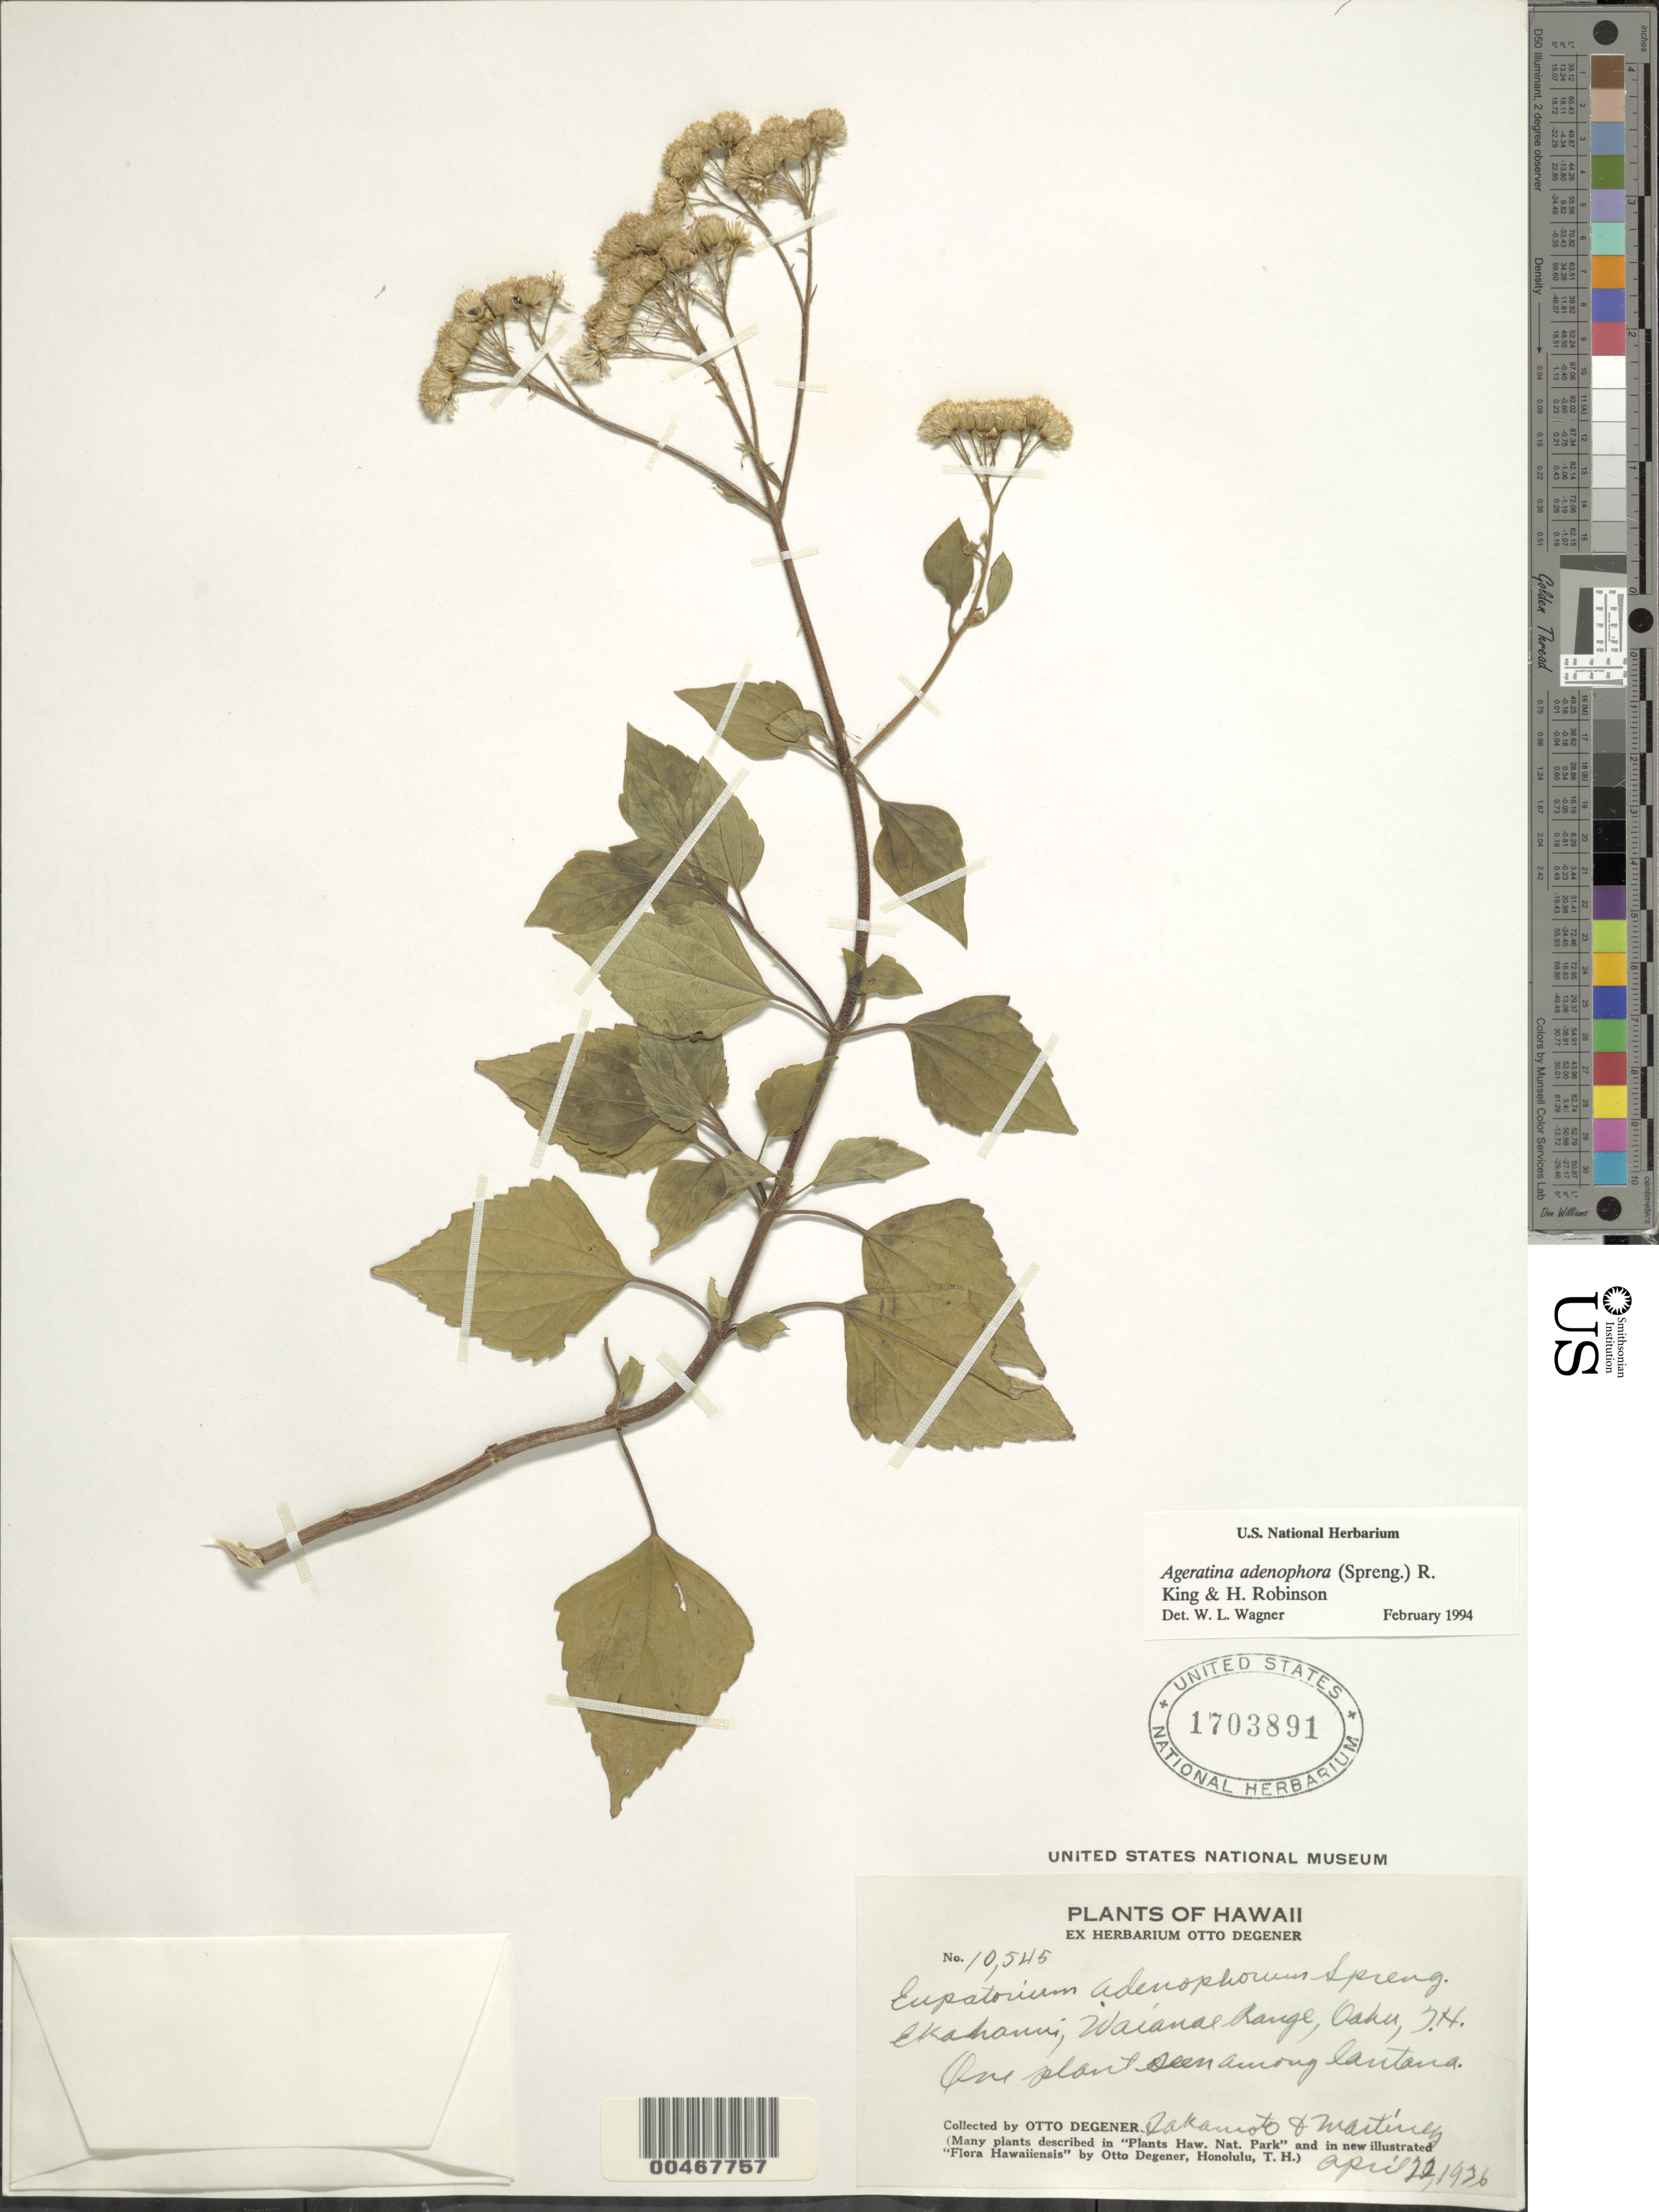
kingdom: Plantae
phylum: Tracheophyta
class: Magnoliopsida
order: Asterales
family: Asteraceae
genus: Ageratina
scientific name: Ageratina adenophora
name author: (Spreng.) R.M. King & H. Rob.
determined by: Wagner, W. L., (BOT), Smithsonian Institution - National Museum of Natural History (UNITED STATES)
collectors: O. Degener, -. Takamoto & -- Martinez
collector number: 10545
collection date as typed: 20 Apr 1926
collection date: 1926-04-20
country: United States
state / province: Hawaii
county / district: Honolulu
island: Oahu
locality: Ekahanui, Waianae Range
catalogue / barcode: US 1703891